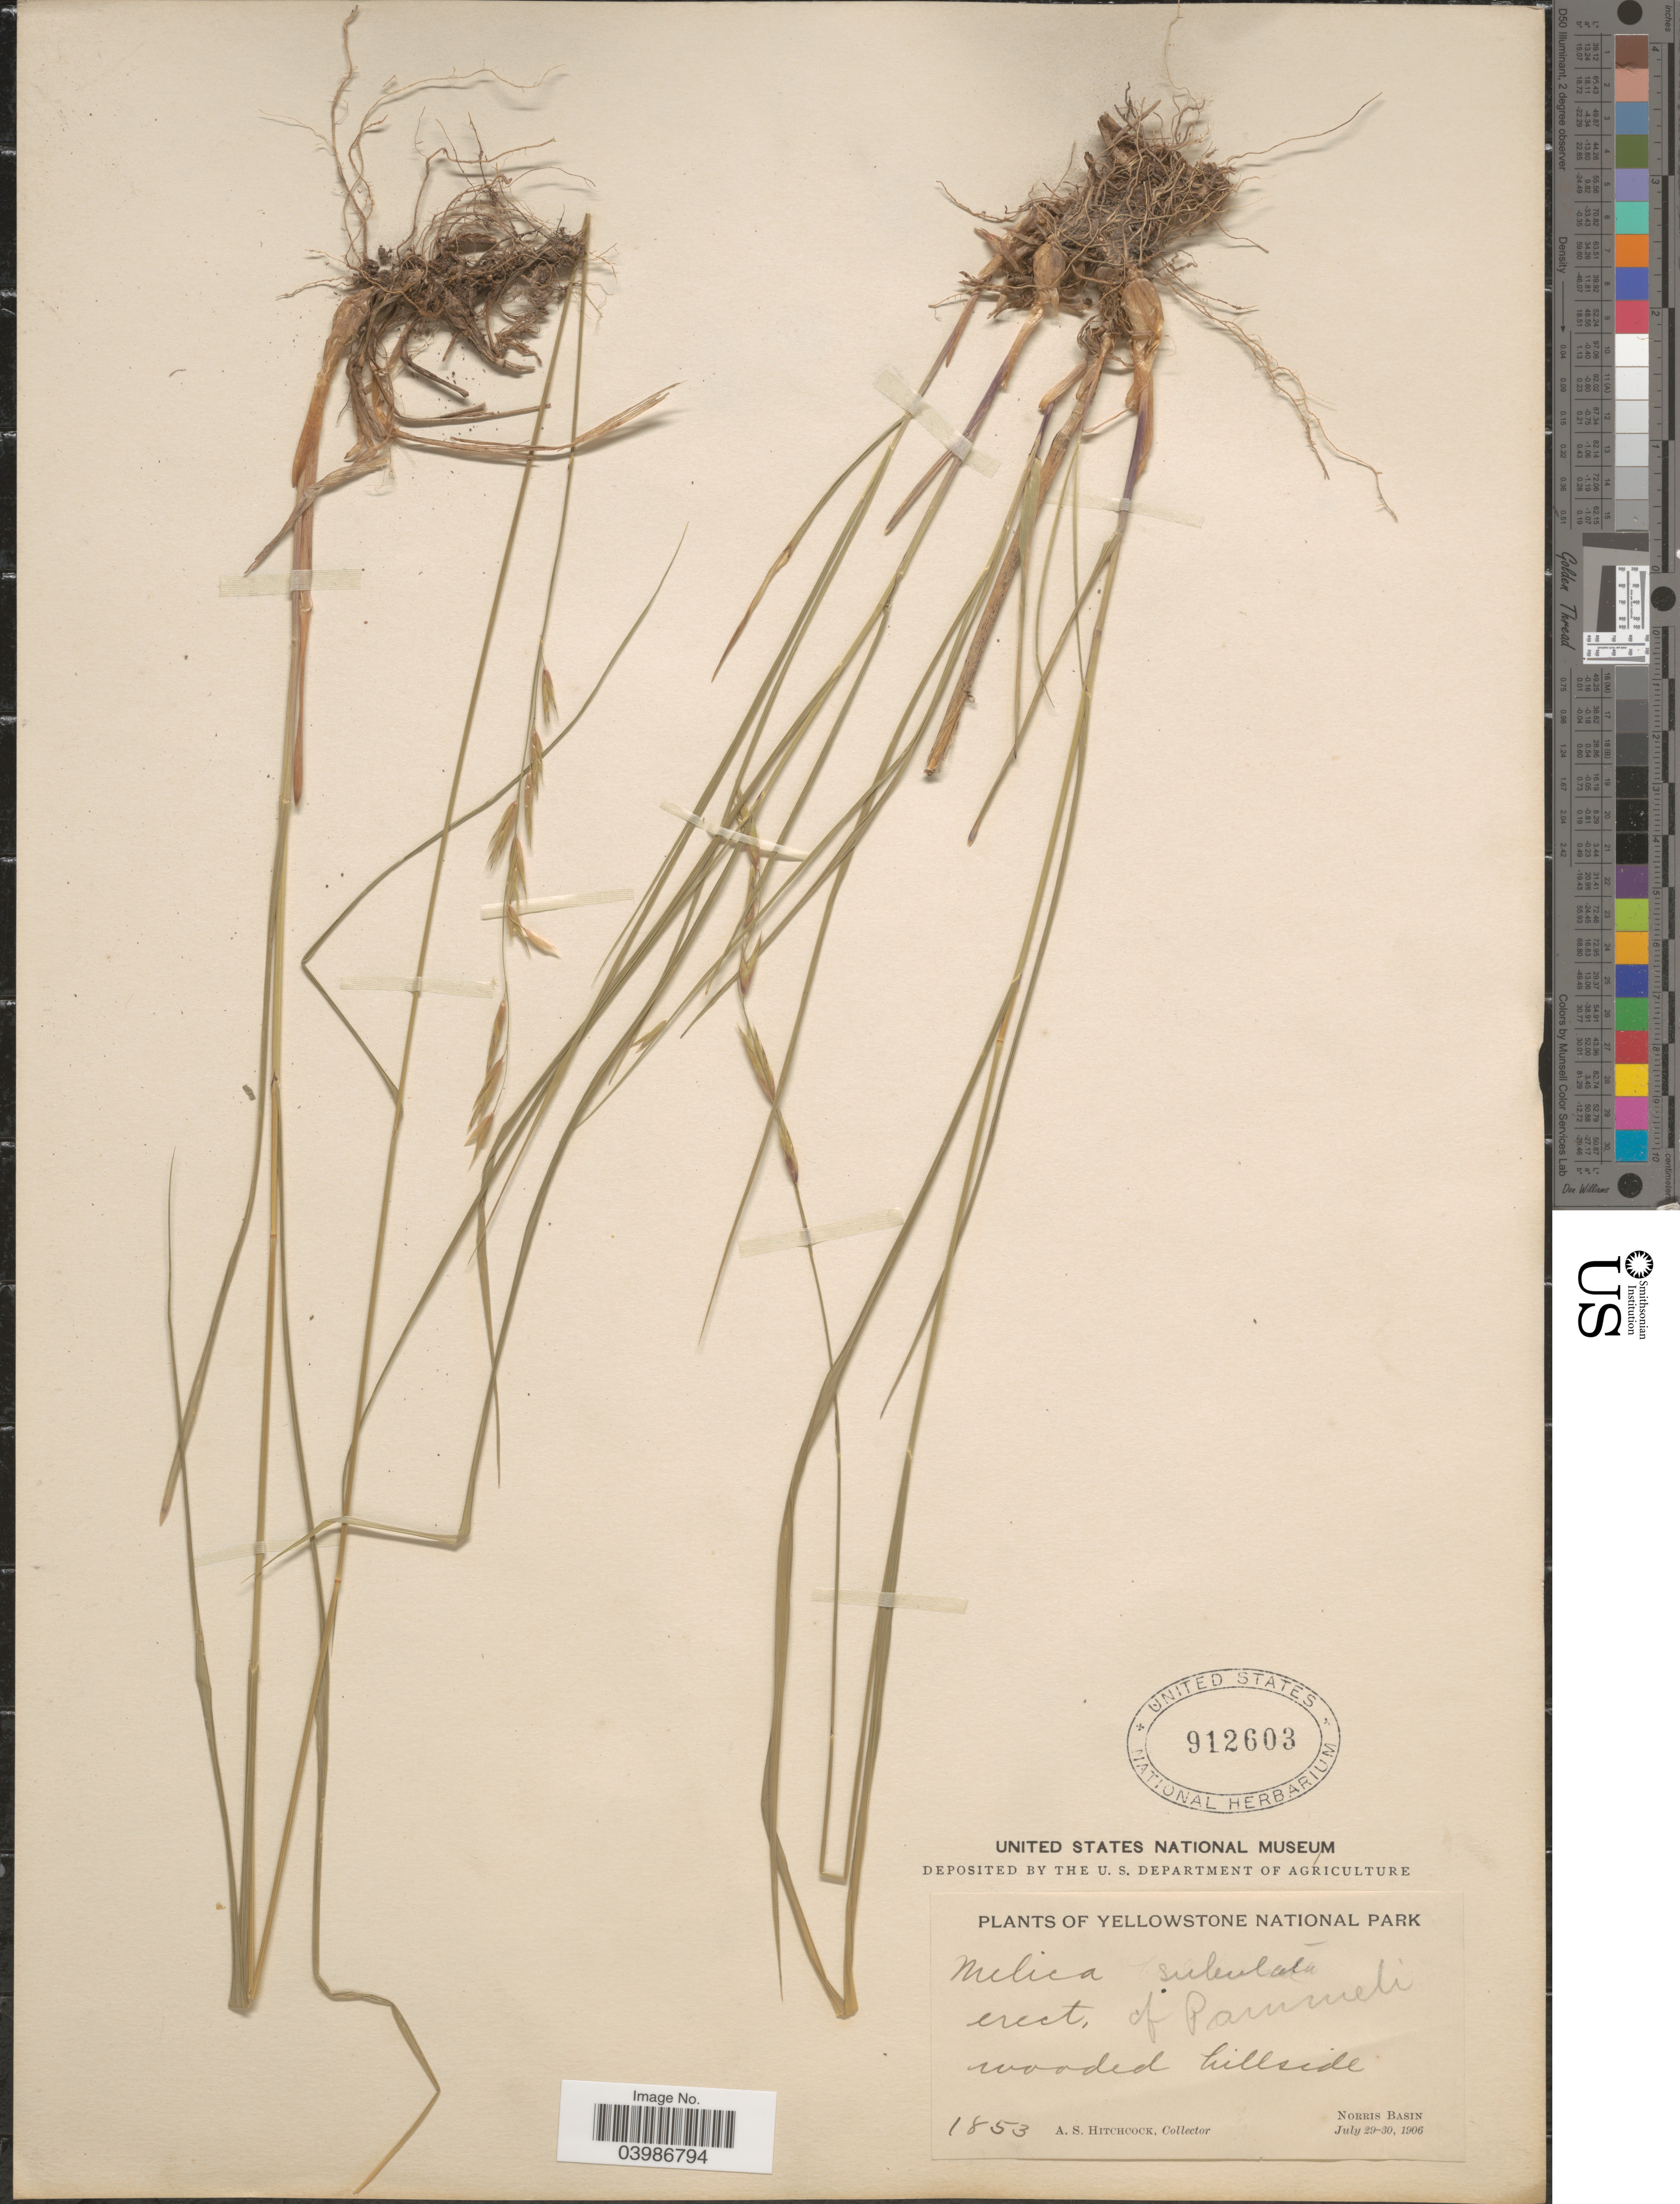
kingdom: Plantae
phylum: Tracheophyta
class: Liliopsida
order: Poales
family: Poaceae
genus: Melica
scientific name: Melica subulata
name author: (Griseb.) Scribn.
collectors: A. S. Hitchcock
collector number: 1853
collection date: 1906-07-29/1906-07-30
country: United States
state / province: Wyoming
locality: Yellowstone National Park. Norris Basin.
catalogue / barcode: US 912603